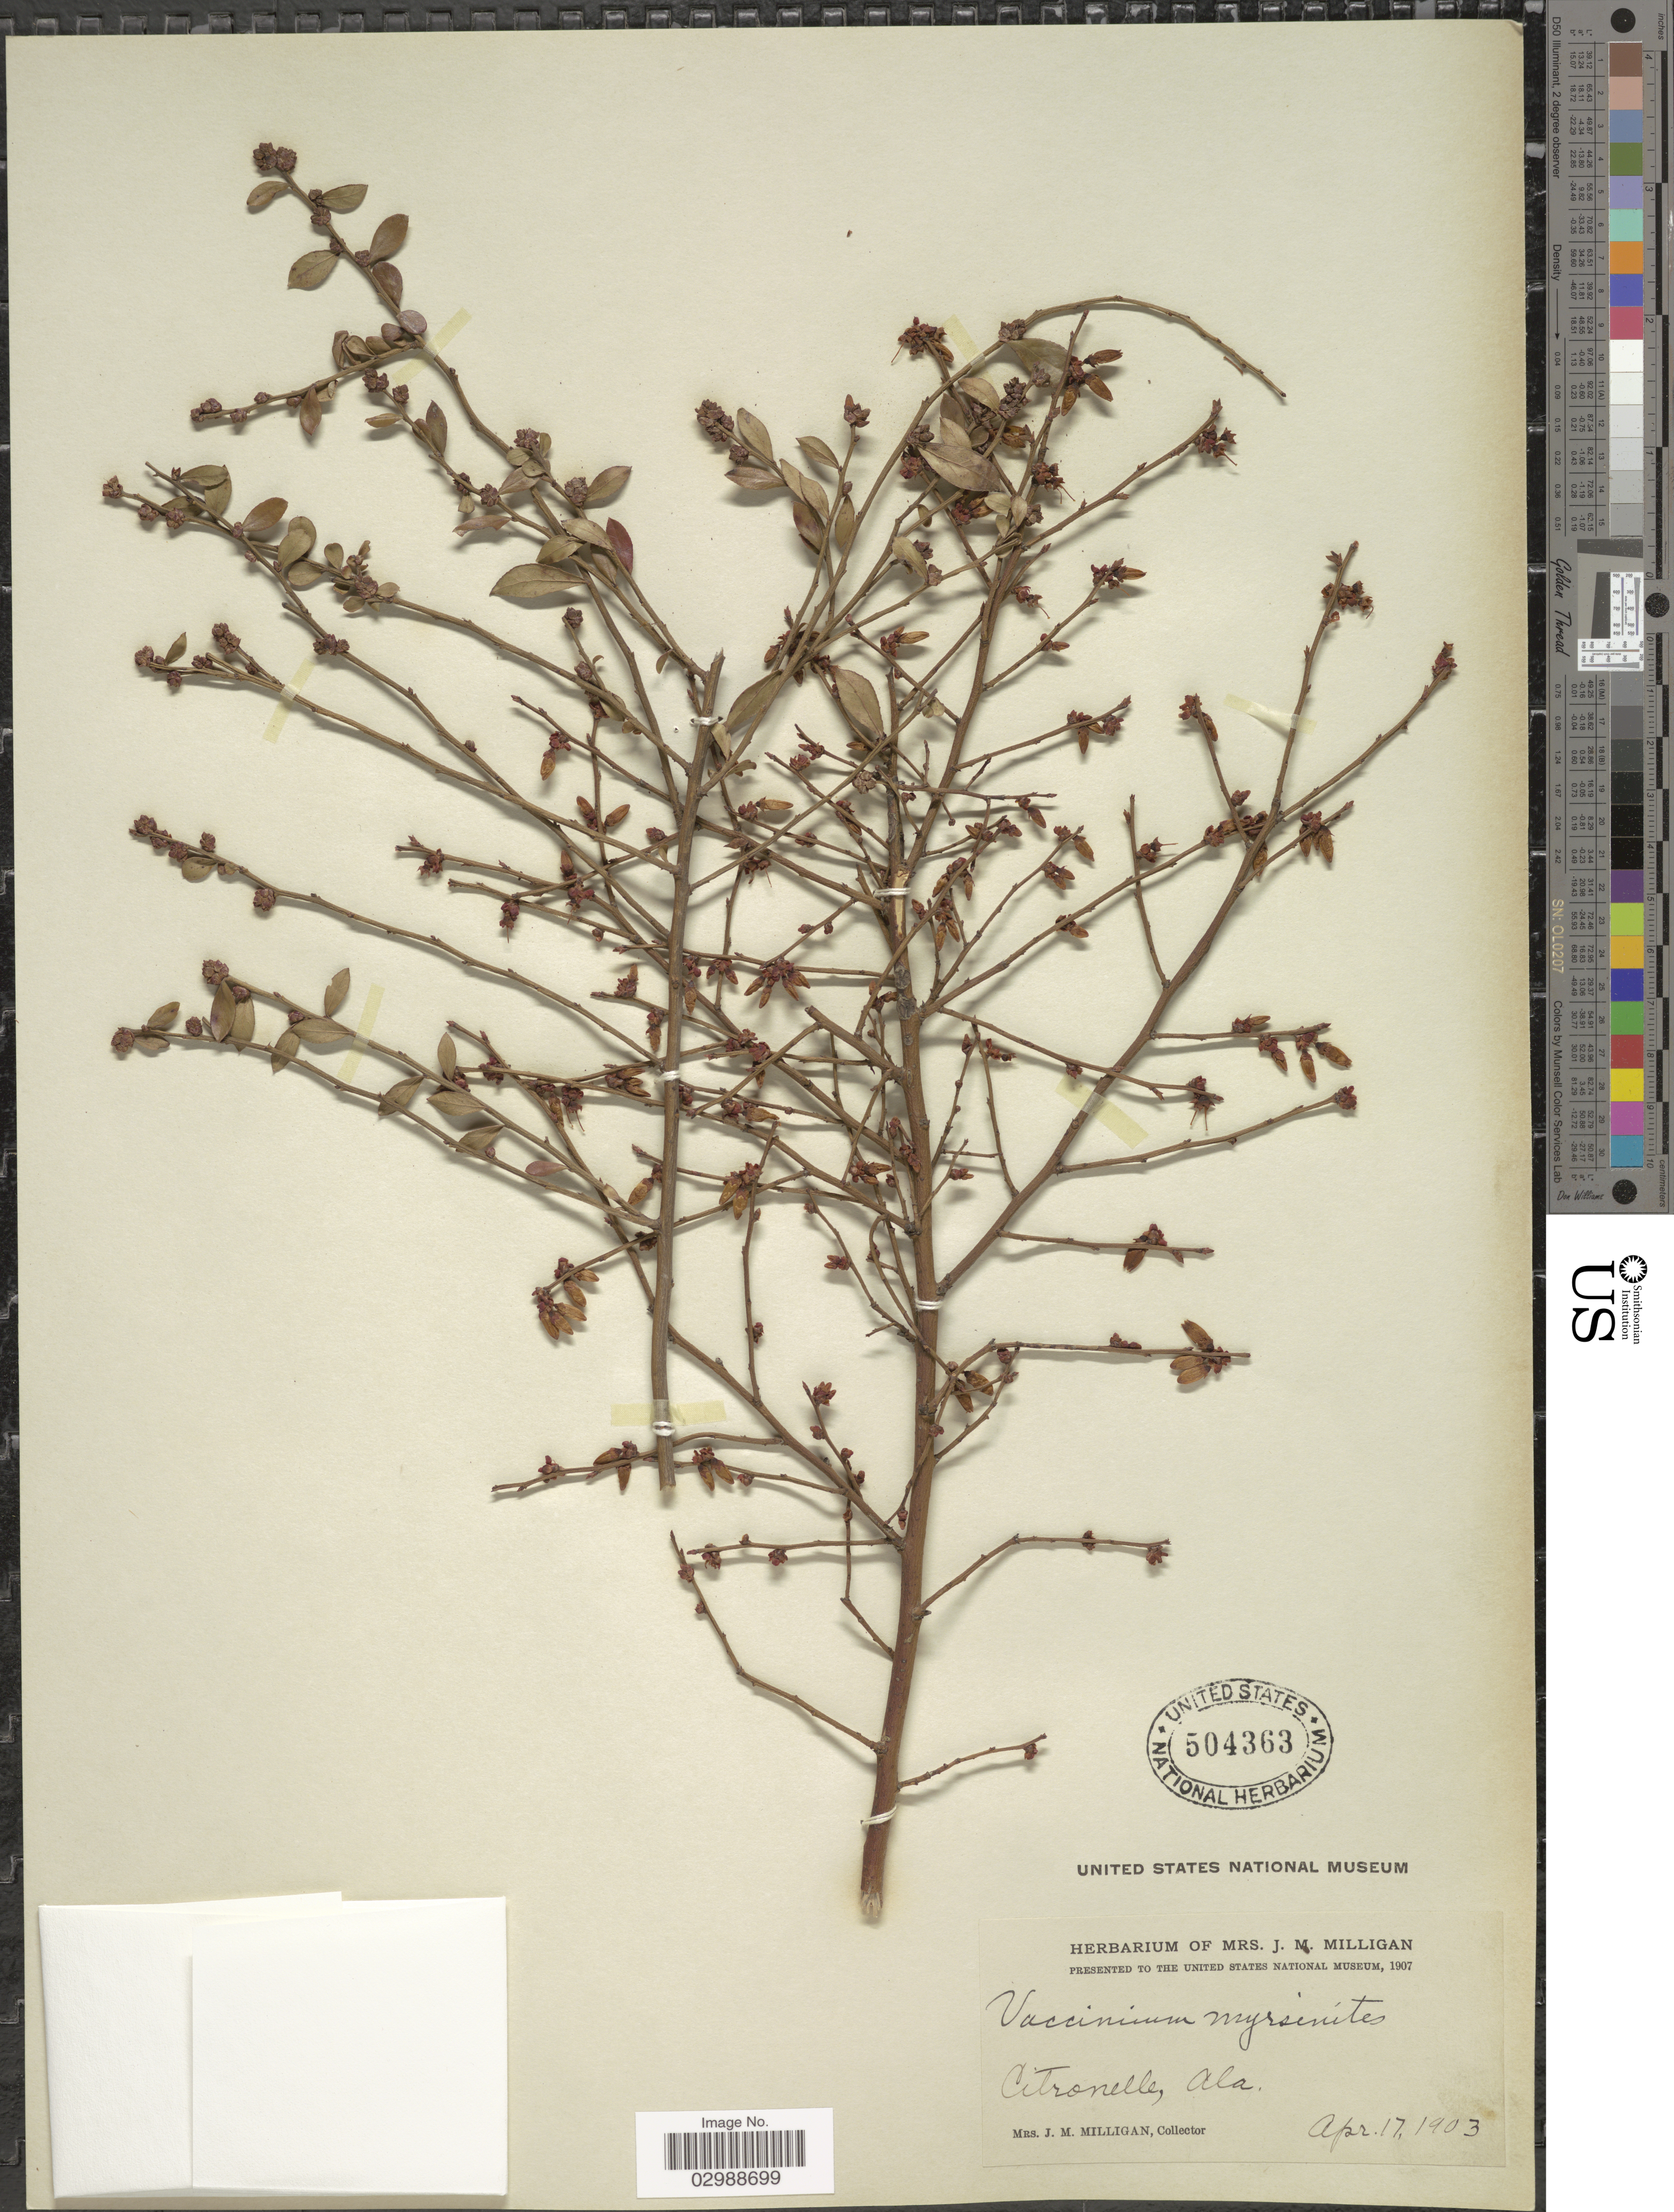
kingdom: Plantae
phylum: Tracheophyta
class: Magnoliopsida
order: Ericales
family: Ericaceae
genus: Vaccinium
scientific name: Vaccinium myrsinites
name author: Lam.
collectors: J. Milligan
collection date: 1903-04-17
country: United States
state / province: Alabama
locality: Citronelle, Ala.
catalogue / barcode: US 504363